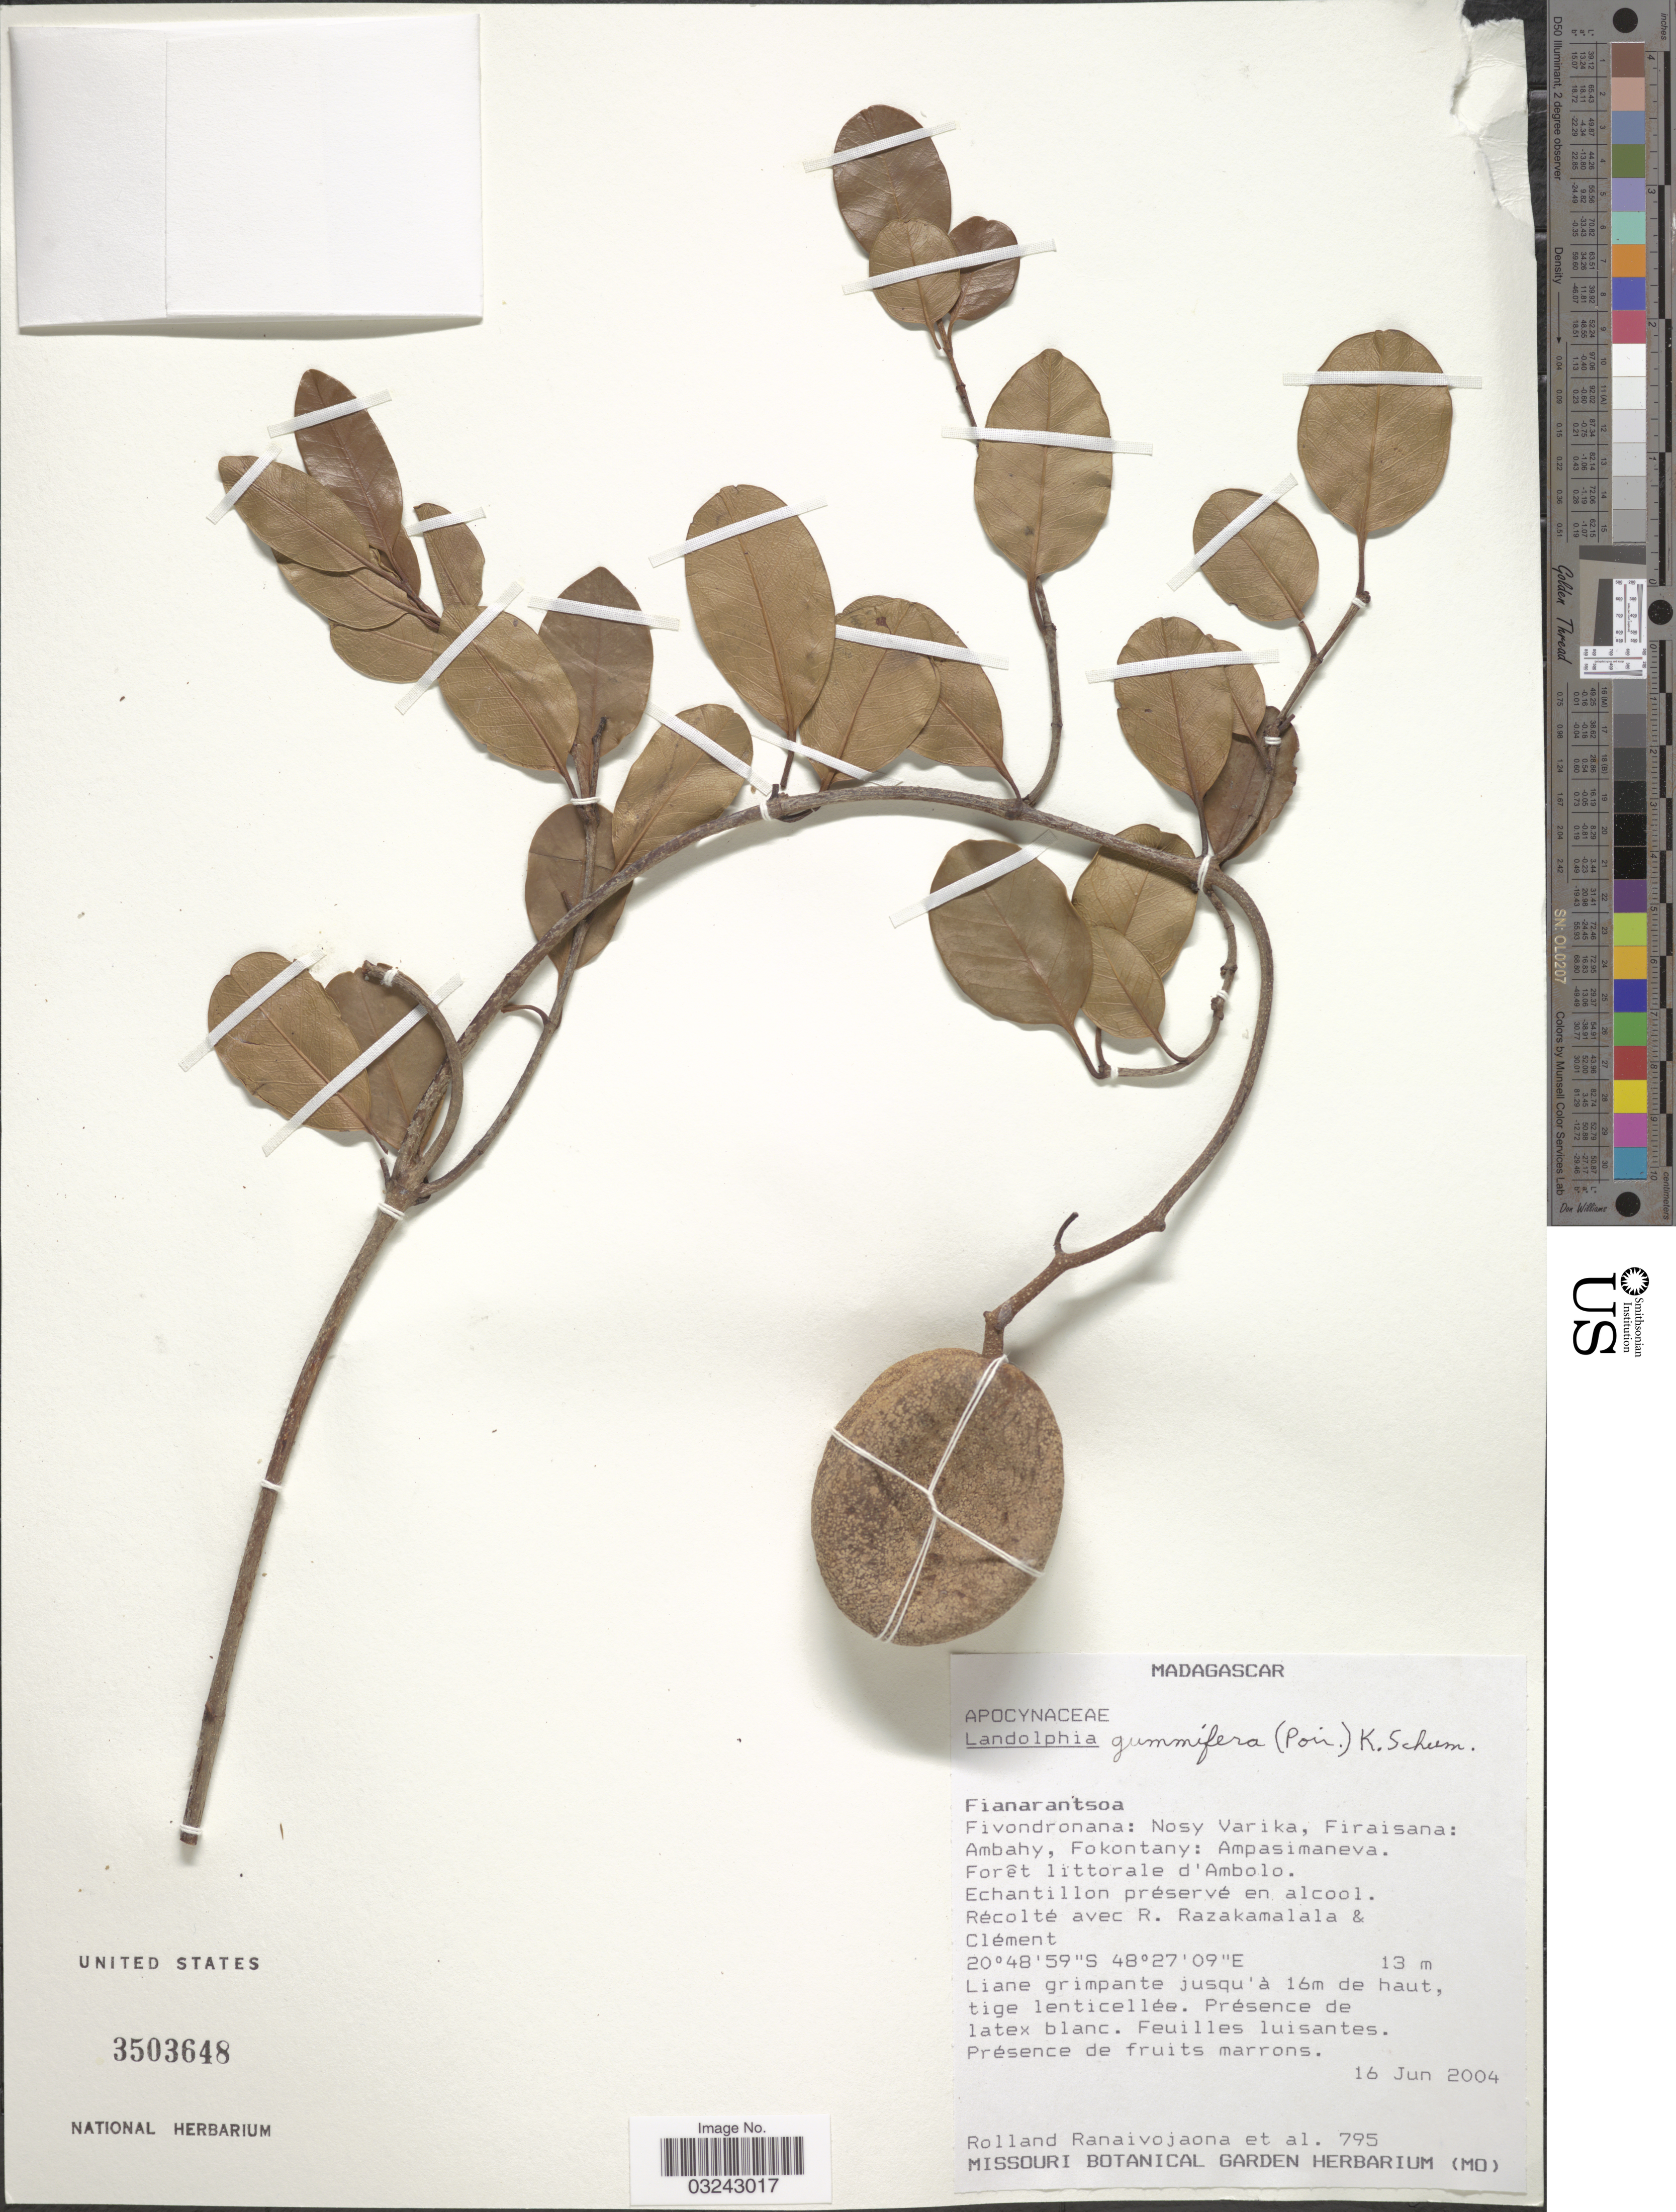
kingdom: Plantae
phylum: Tracheophyta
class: Magnoliopsida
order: Gentianales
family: Apocynaceae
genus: Landolphia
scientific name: Landolphia gummifera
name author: (Lam.) K. Schum.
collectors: R. Ranaivojaona, R. Razakamalala & -. Clement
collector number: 795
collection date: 2004-06-16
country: Madagascar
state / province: Vatovavy Fitovinany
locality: Fivondronana: Nosy Varika, Firaisana: Ambahy, Fokontany: Ampasimaneva. Forêt littorale d'Ambolo.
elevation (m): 13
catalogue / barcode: US 3503648